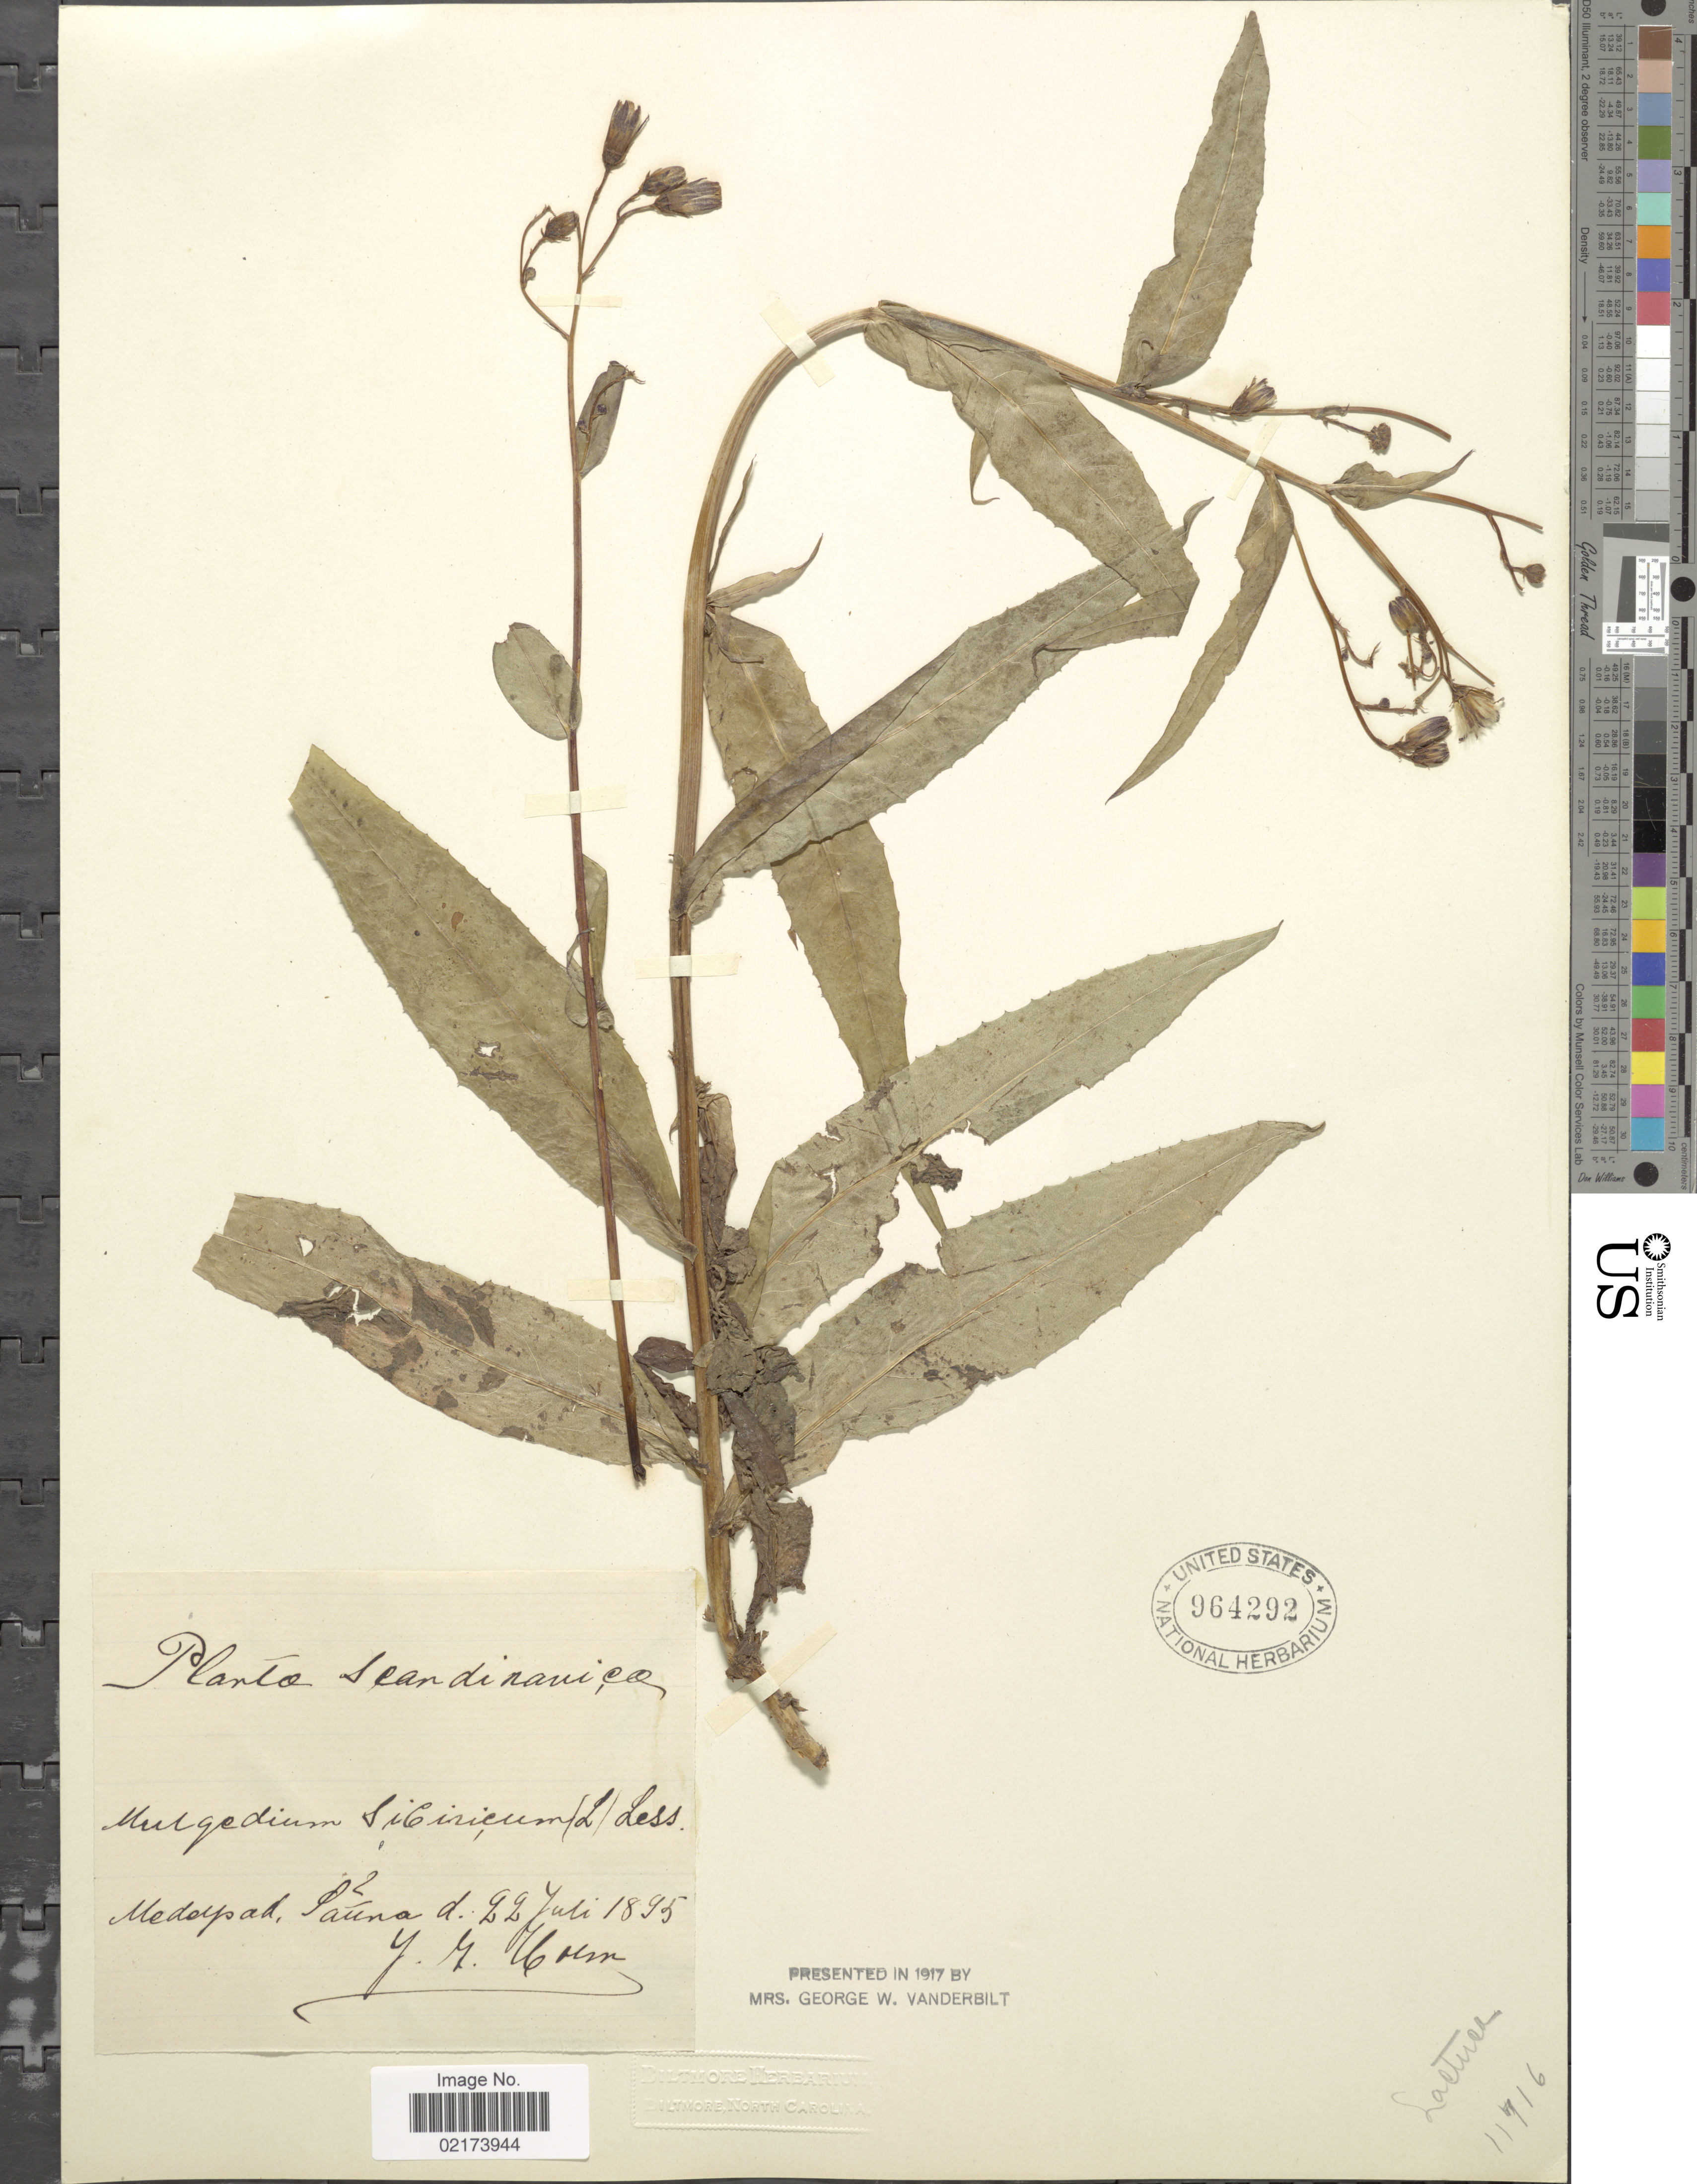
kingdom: Plantae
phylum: Tracheophyta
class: Magnoliopsida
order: Asterales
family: Asteraceae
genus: Lactuca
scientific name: Lactuca sp.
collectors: J. H. Holm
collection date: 1895-07-22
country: Sweden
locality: Scandinavica, Medelpad, Sarna.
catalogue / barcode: US 964292